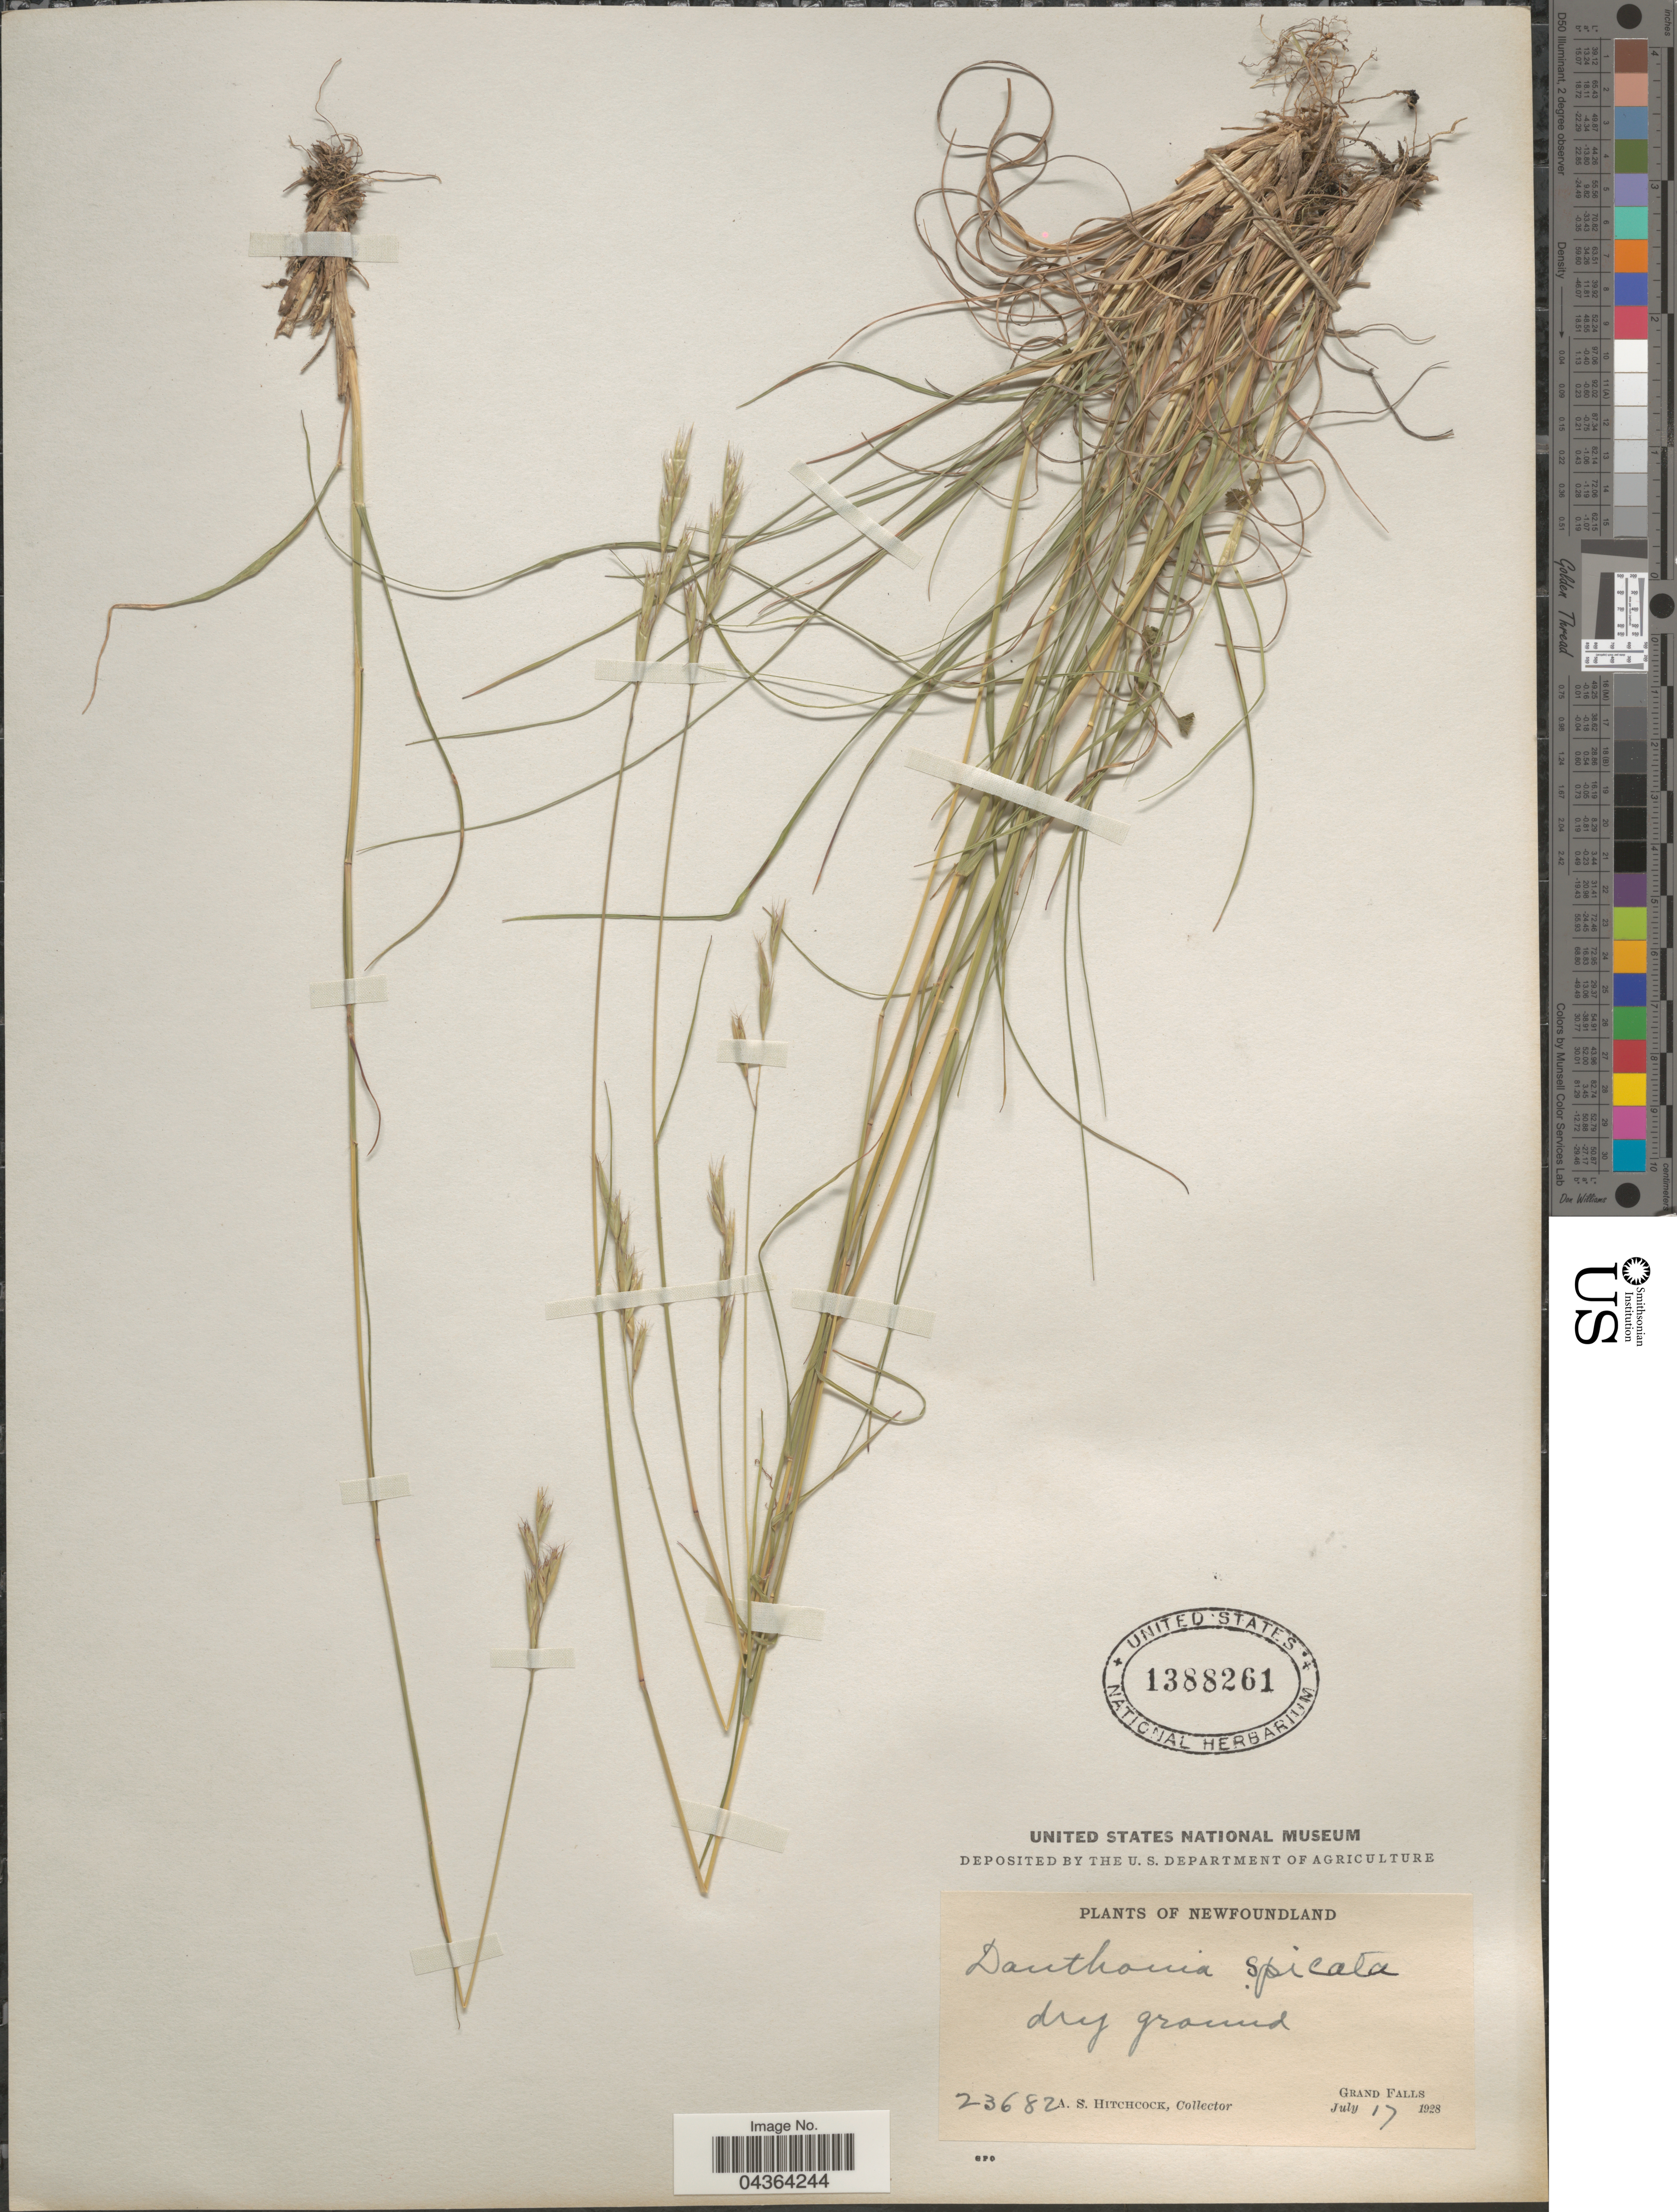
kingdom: Plantae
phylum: Tracheophyta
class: Liliopsida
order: Poales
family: Poaceae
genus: Danthonia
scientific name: Danthonia spicata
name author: (L.) P. Beauv. ex Roem. & Schult.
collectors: A. S. Hitchcock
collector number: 23682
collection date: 1928-07-17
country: Canada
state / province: Newfoundland and Labrador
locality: Grand Falls.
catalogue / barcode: US 1388261